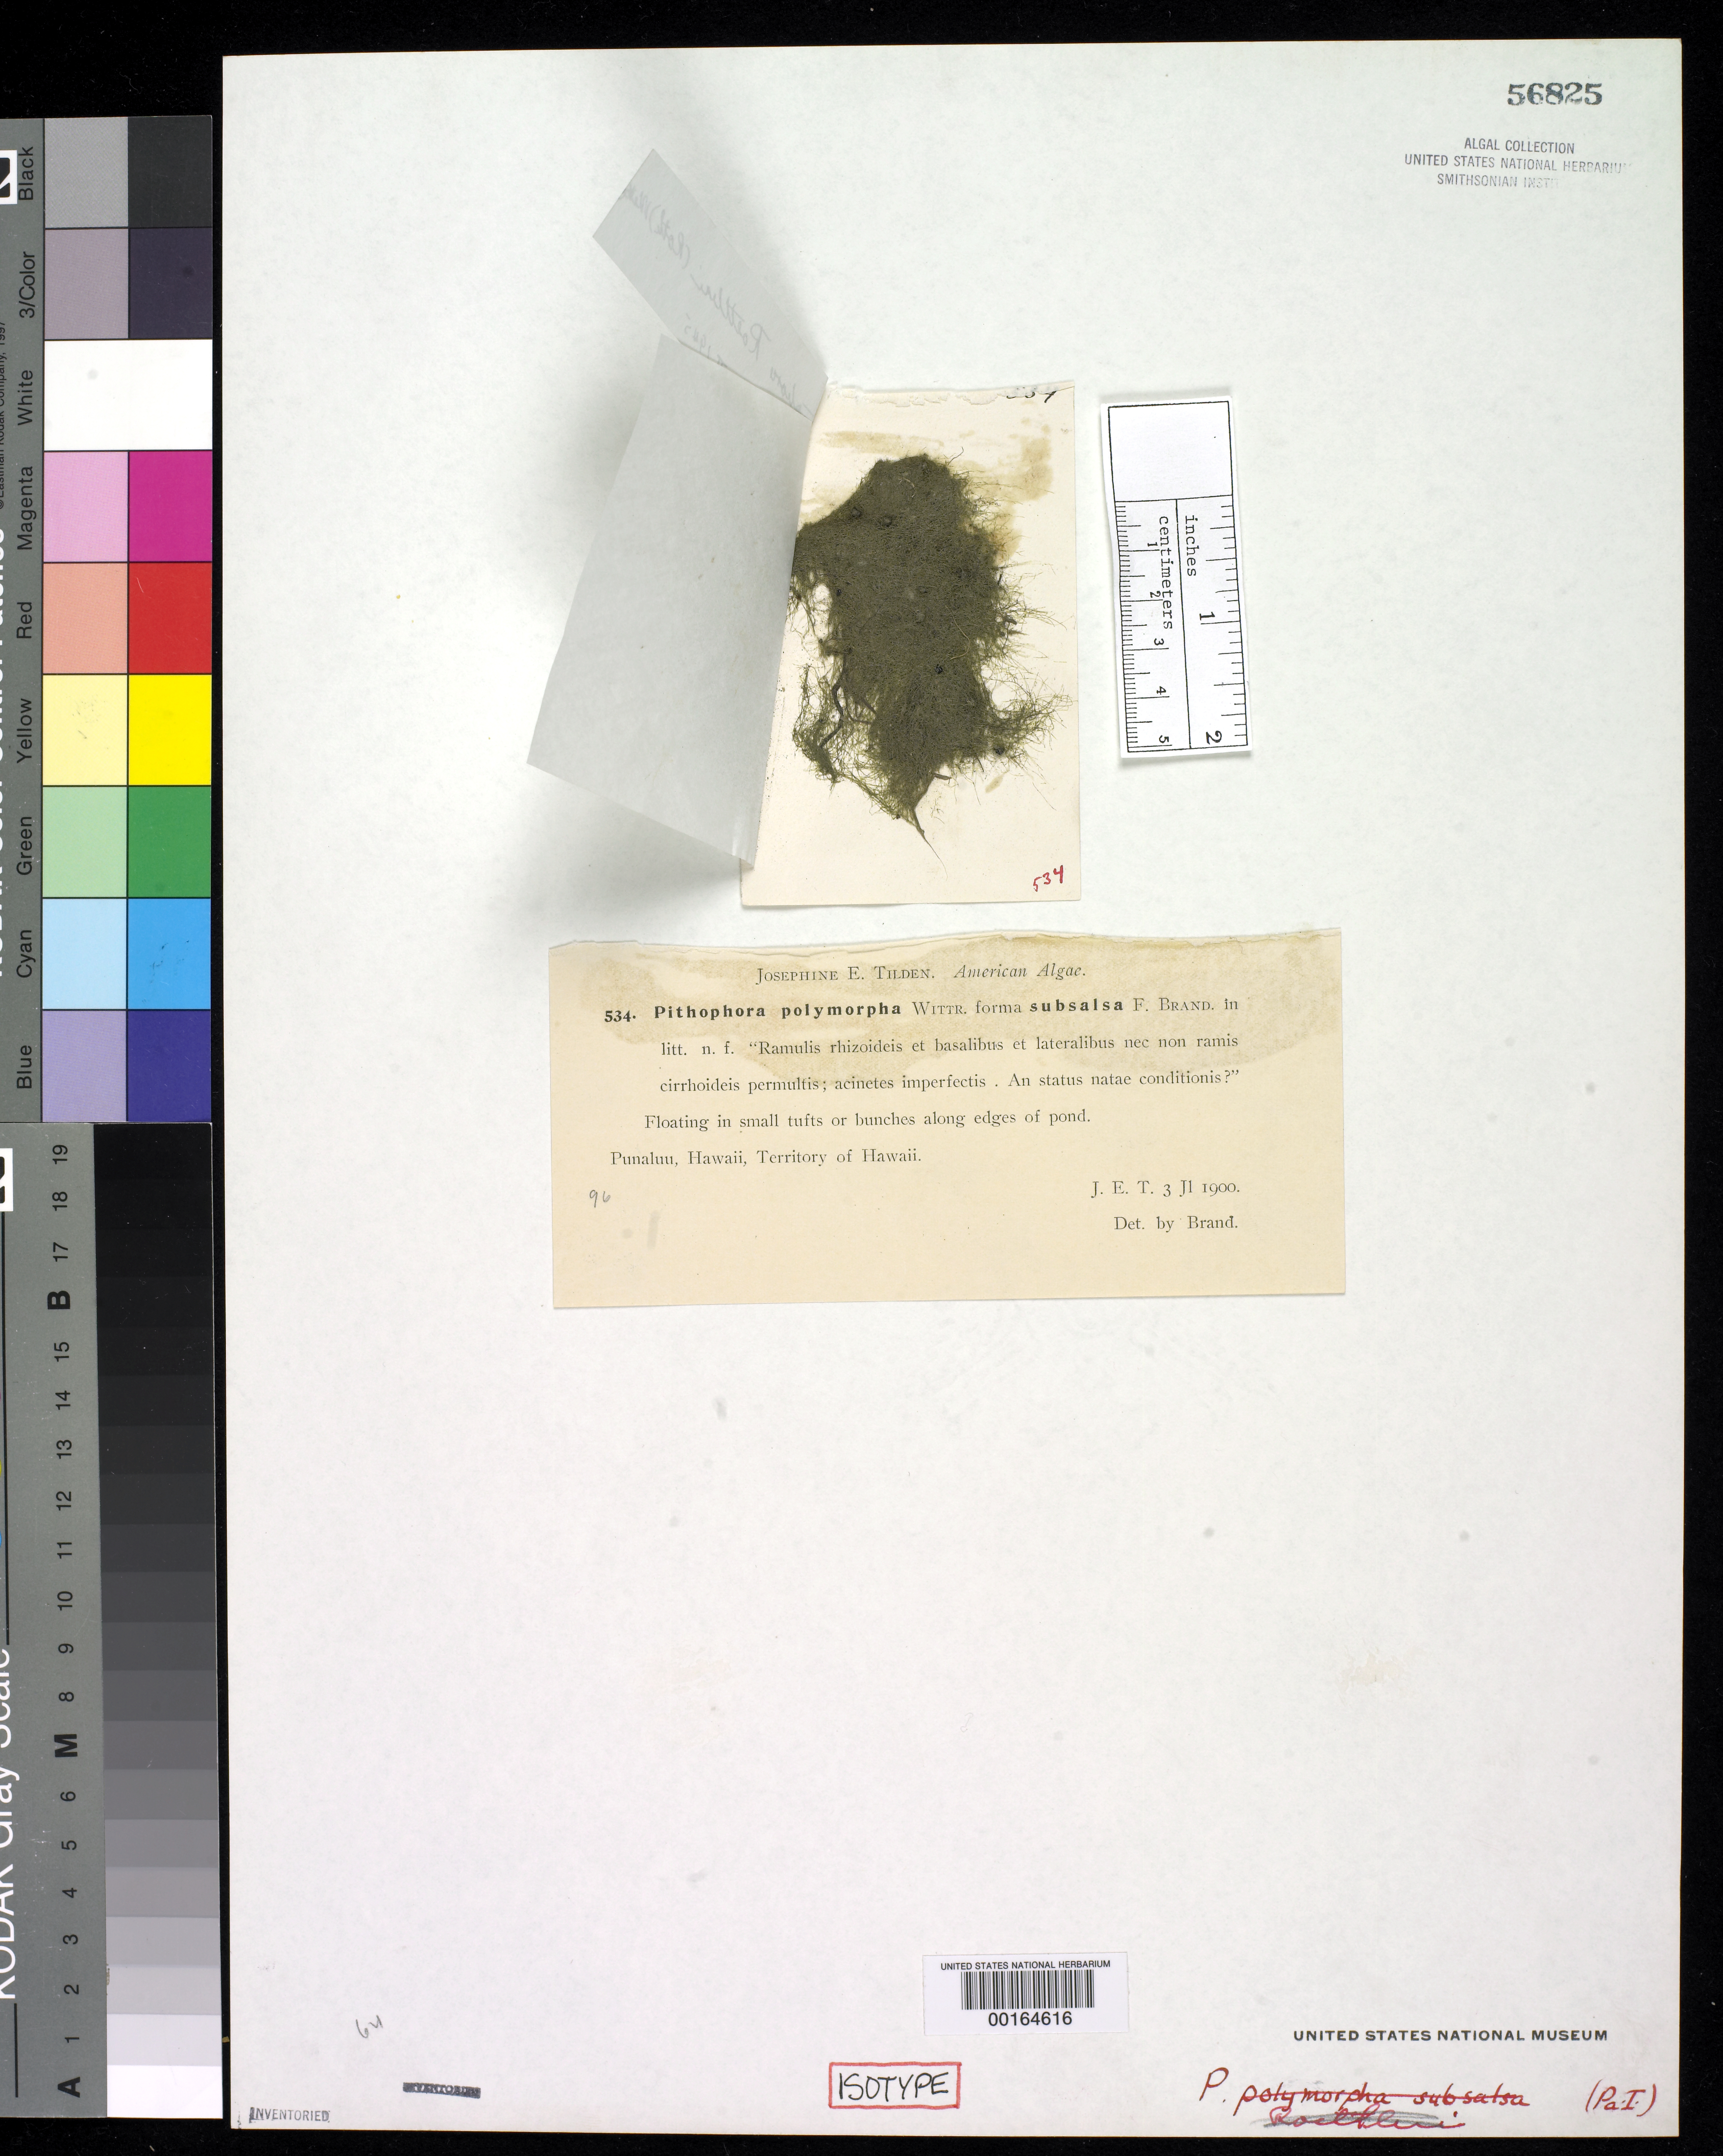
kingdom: Plantae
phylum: Chlorophyta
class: Ulvophyceae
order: Cladophorales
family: Cladophoraceae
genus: Pithophora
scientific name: Pithophora polymorpha f. subsalsa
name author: F. Brand in J. E. Tilden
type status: Isotype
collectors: J. E. Tilden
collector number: JET 534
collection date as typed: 03 Jul 1900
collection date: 1900-07-03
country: United States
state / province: Hawaii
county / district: Hawaii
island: Hawaii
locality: Punaluu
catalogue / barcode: US 56825